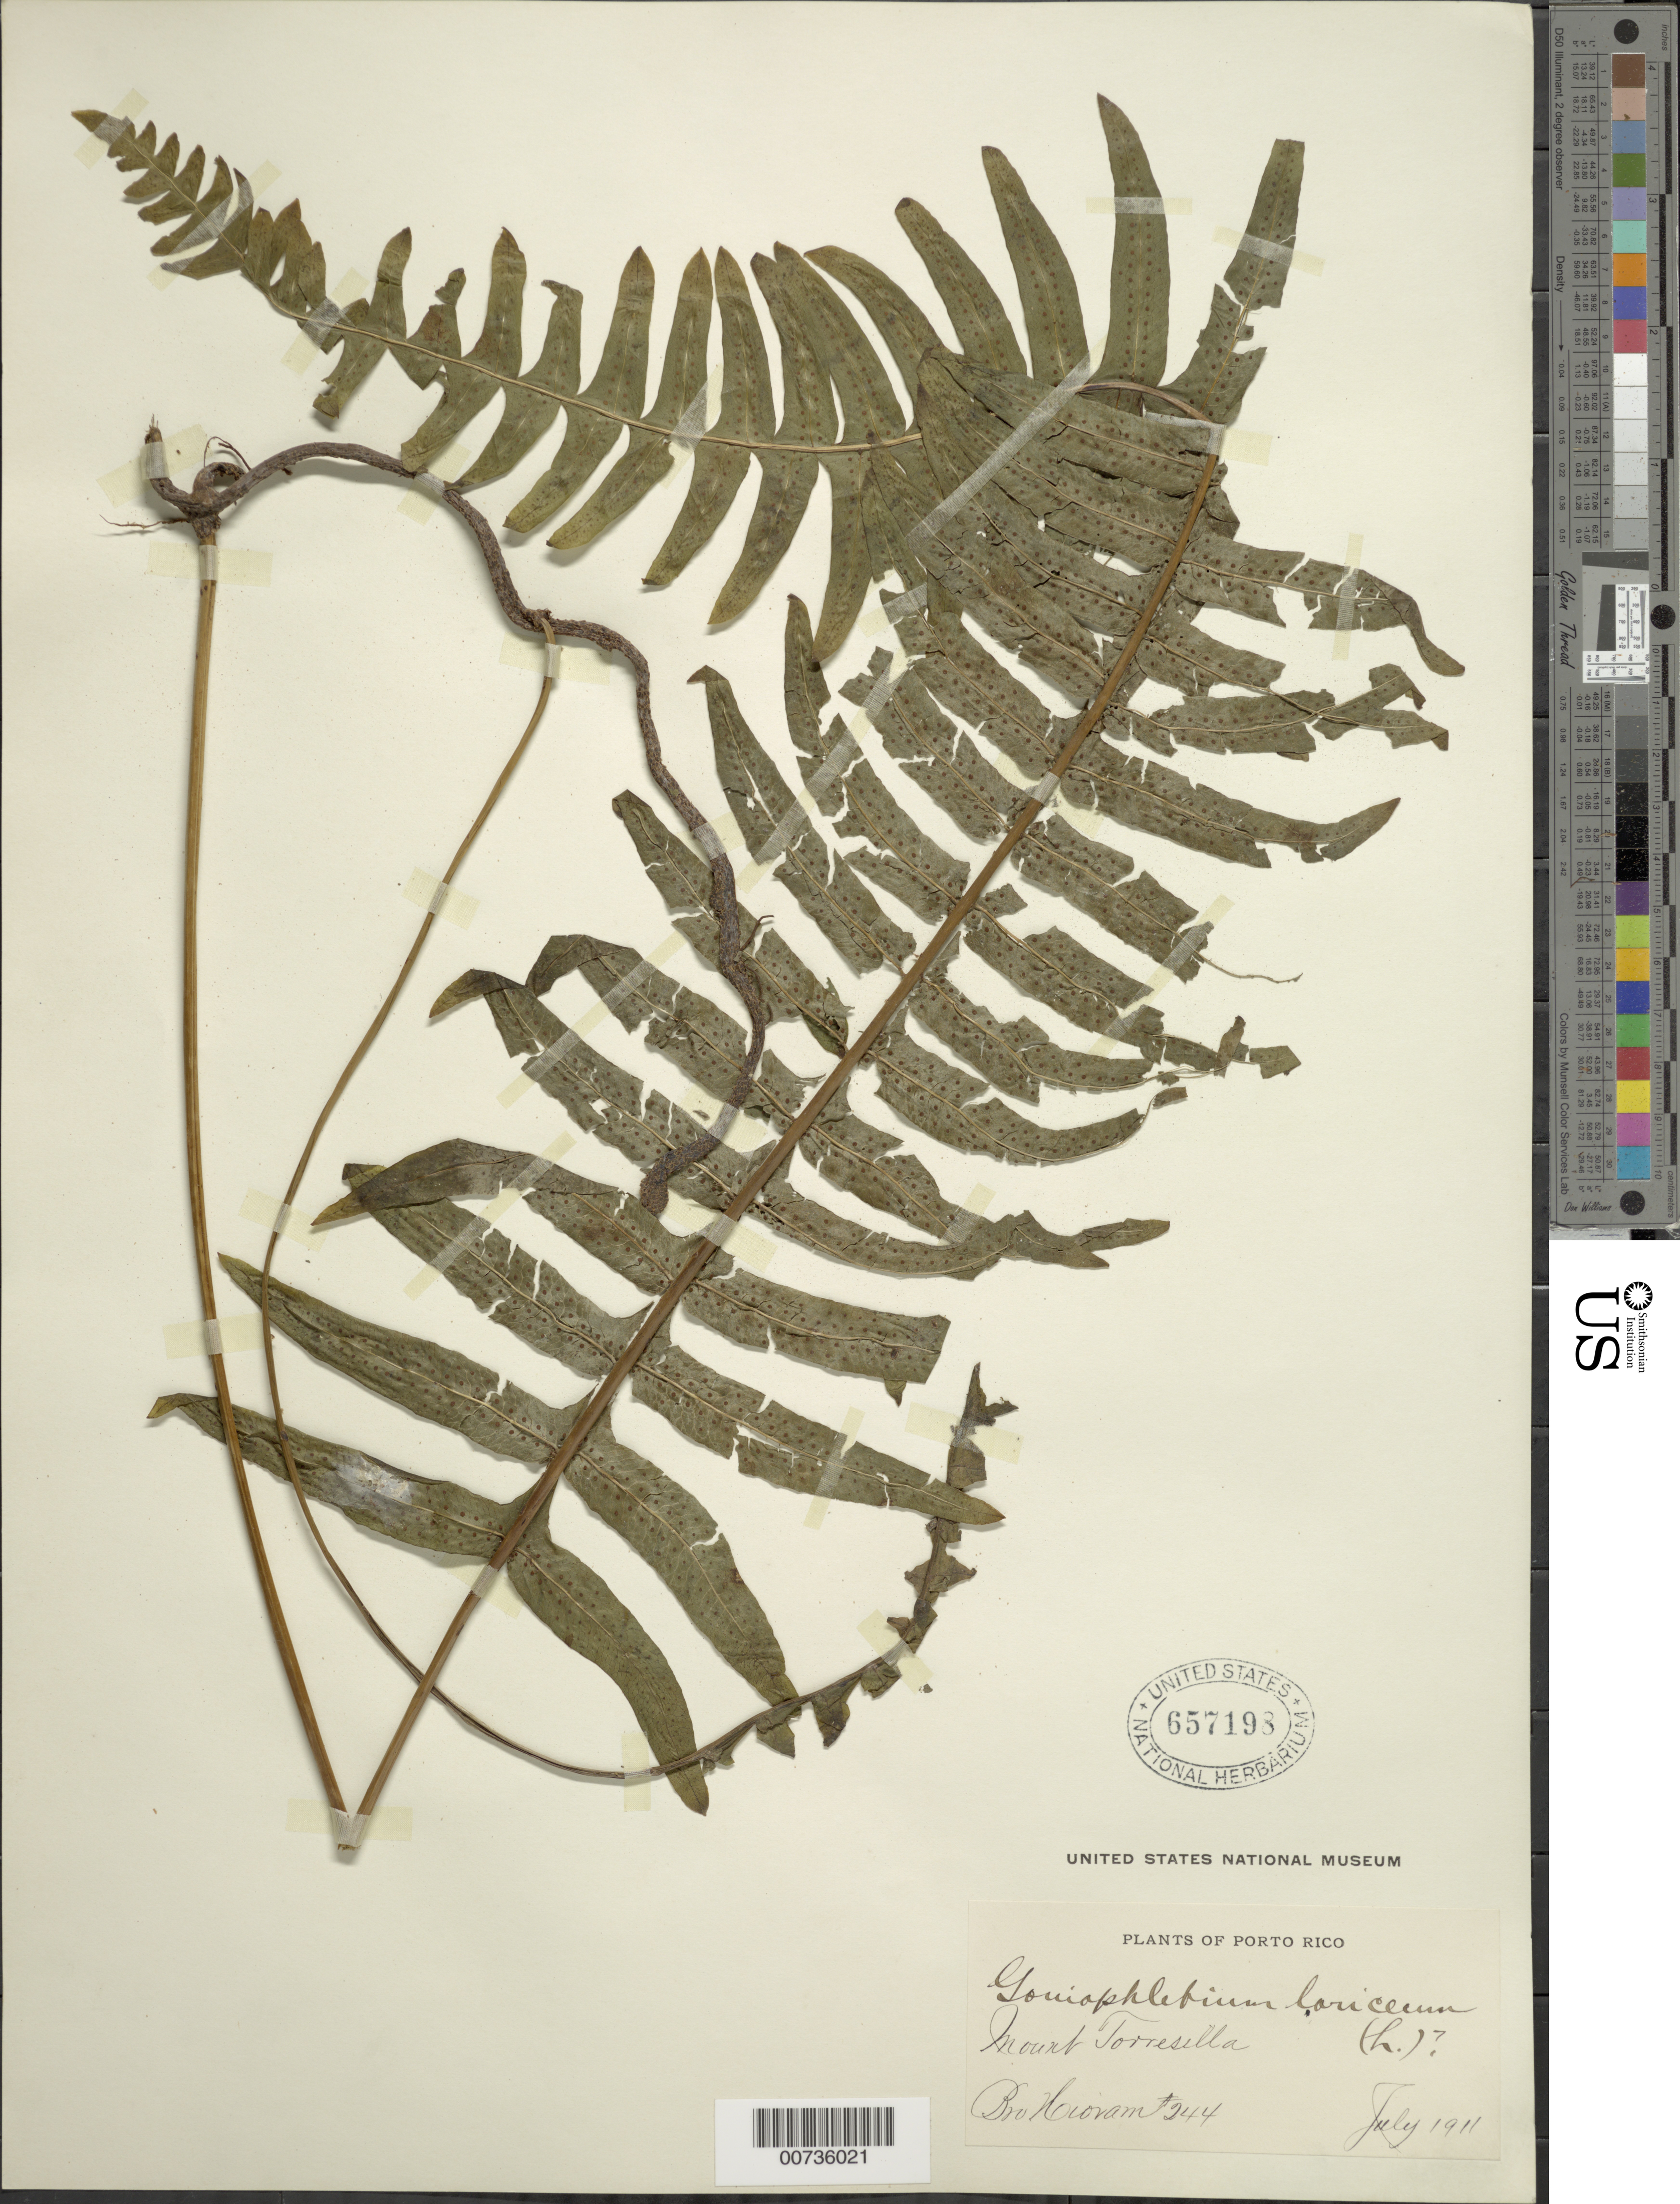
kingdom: Plantae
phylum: Tracheophyta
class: Polypodiopsida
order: Polypodiales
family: Polypodiaceae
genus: Serpocaulon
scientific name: Serpocaulon loriceum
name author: (L.) A.R. Sm.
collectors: Bro. Hioram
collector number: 244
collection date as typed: Jul 1911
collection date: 1911-07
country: Puerto Rico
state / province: Barranquitas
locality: Mount Torresilla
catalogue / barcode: US 657198